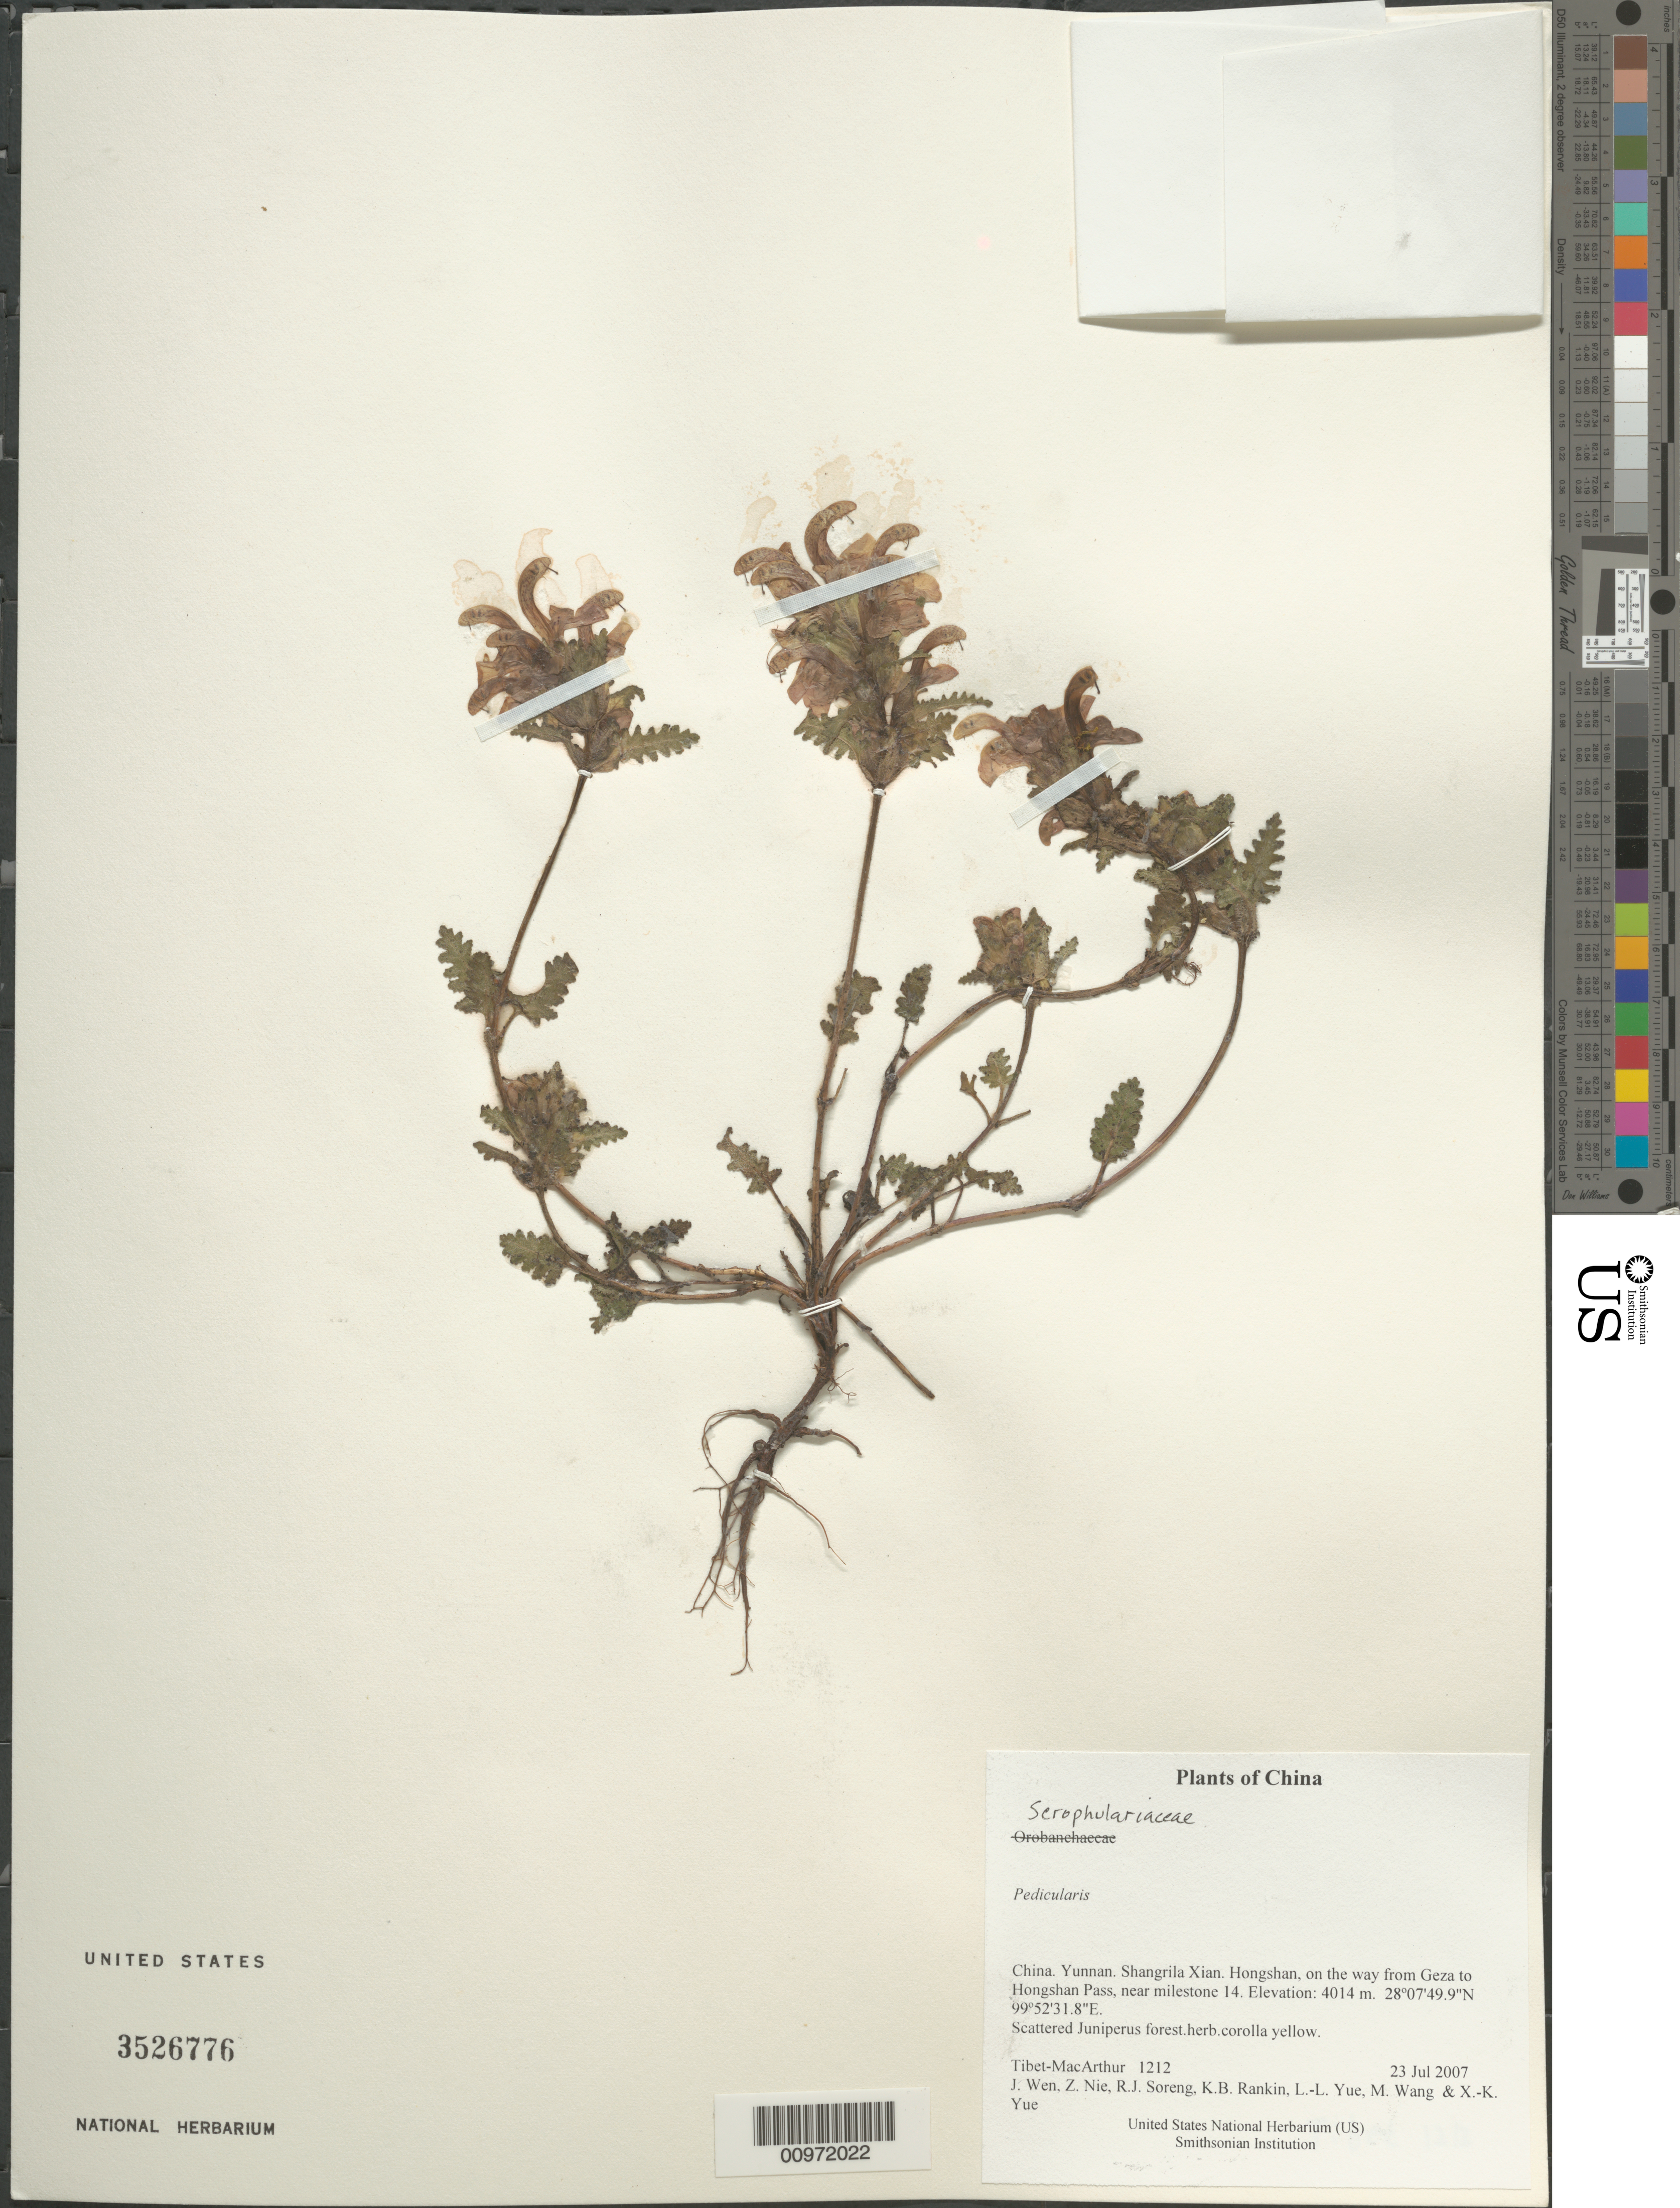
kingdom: Plantae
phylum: Tracheophyta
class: Magnoliopsida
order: Lamiales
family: Orobanchaceae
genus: Pedicularis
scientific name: Pedicularis sp.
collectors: Tibet-MacArthur, J. Wen, Z. Nie, R. J. Soreng, K. Rankin, L. Yue, M. Wang & X. Yue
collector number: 1212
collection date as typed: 23 Jul 2007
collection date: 2007-07-23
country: China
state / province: Yunnan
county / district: Shangrila Xian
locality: Hongshan, on the way from Geza to Hongshan Pass, near milestone 14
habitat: Scattered Juniperus forest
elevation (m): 4014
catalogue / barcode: US 3526776